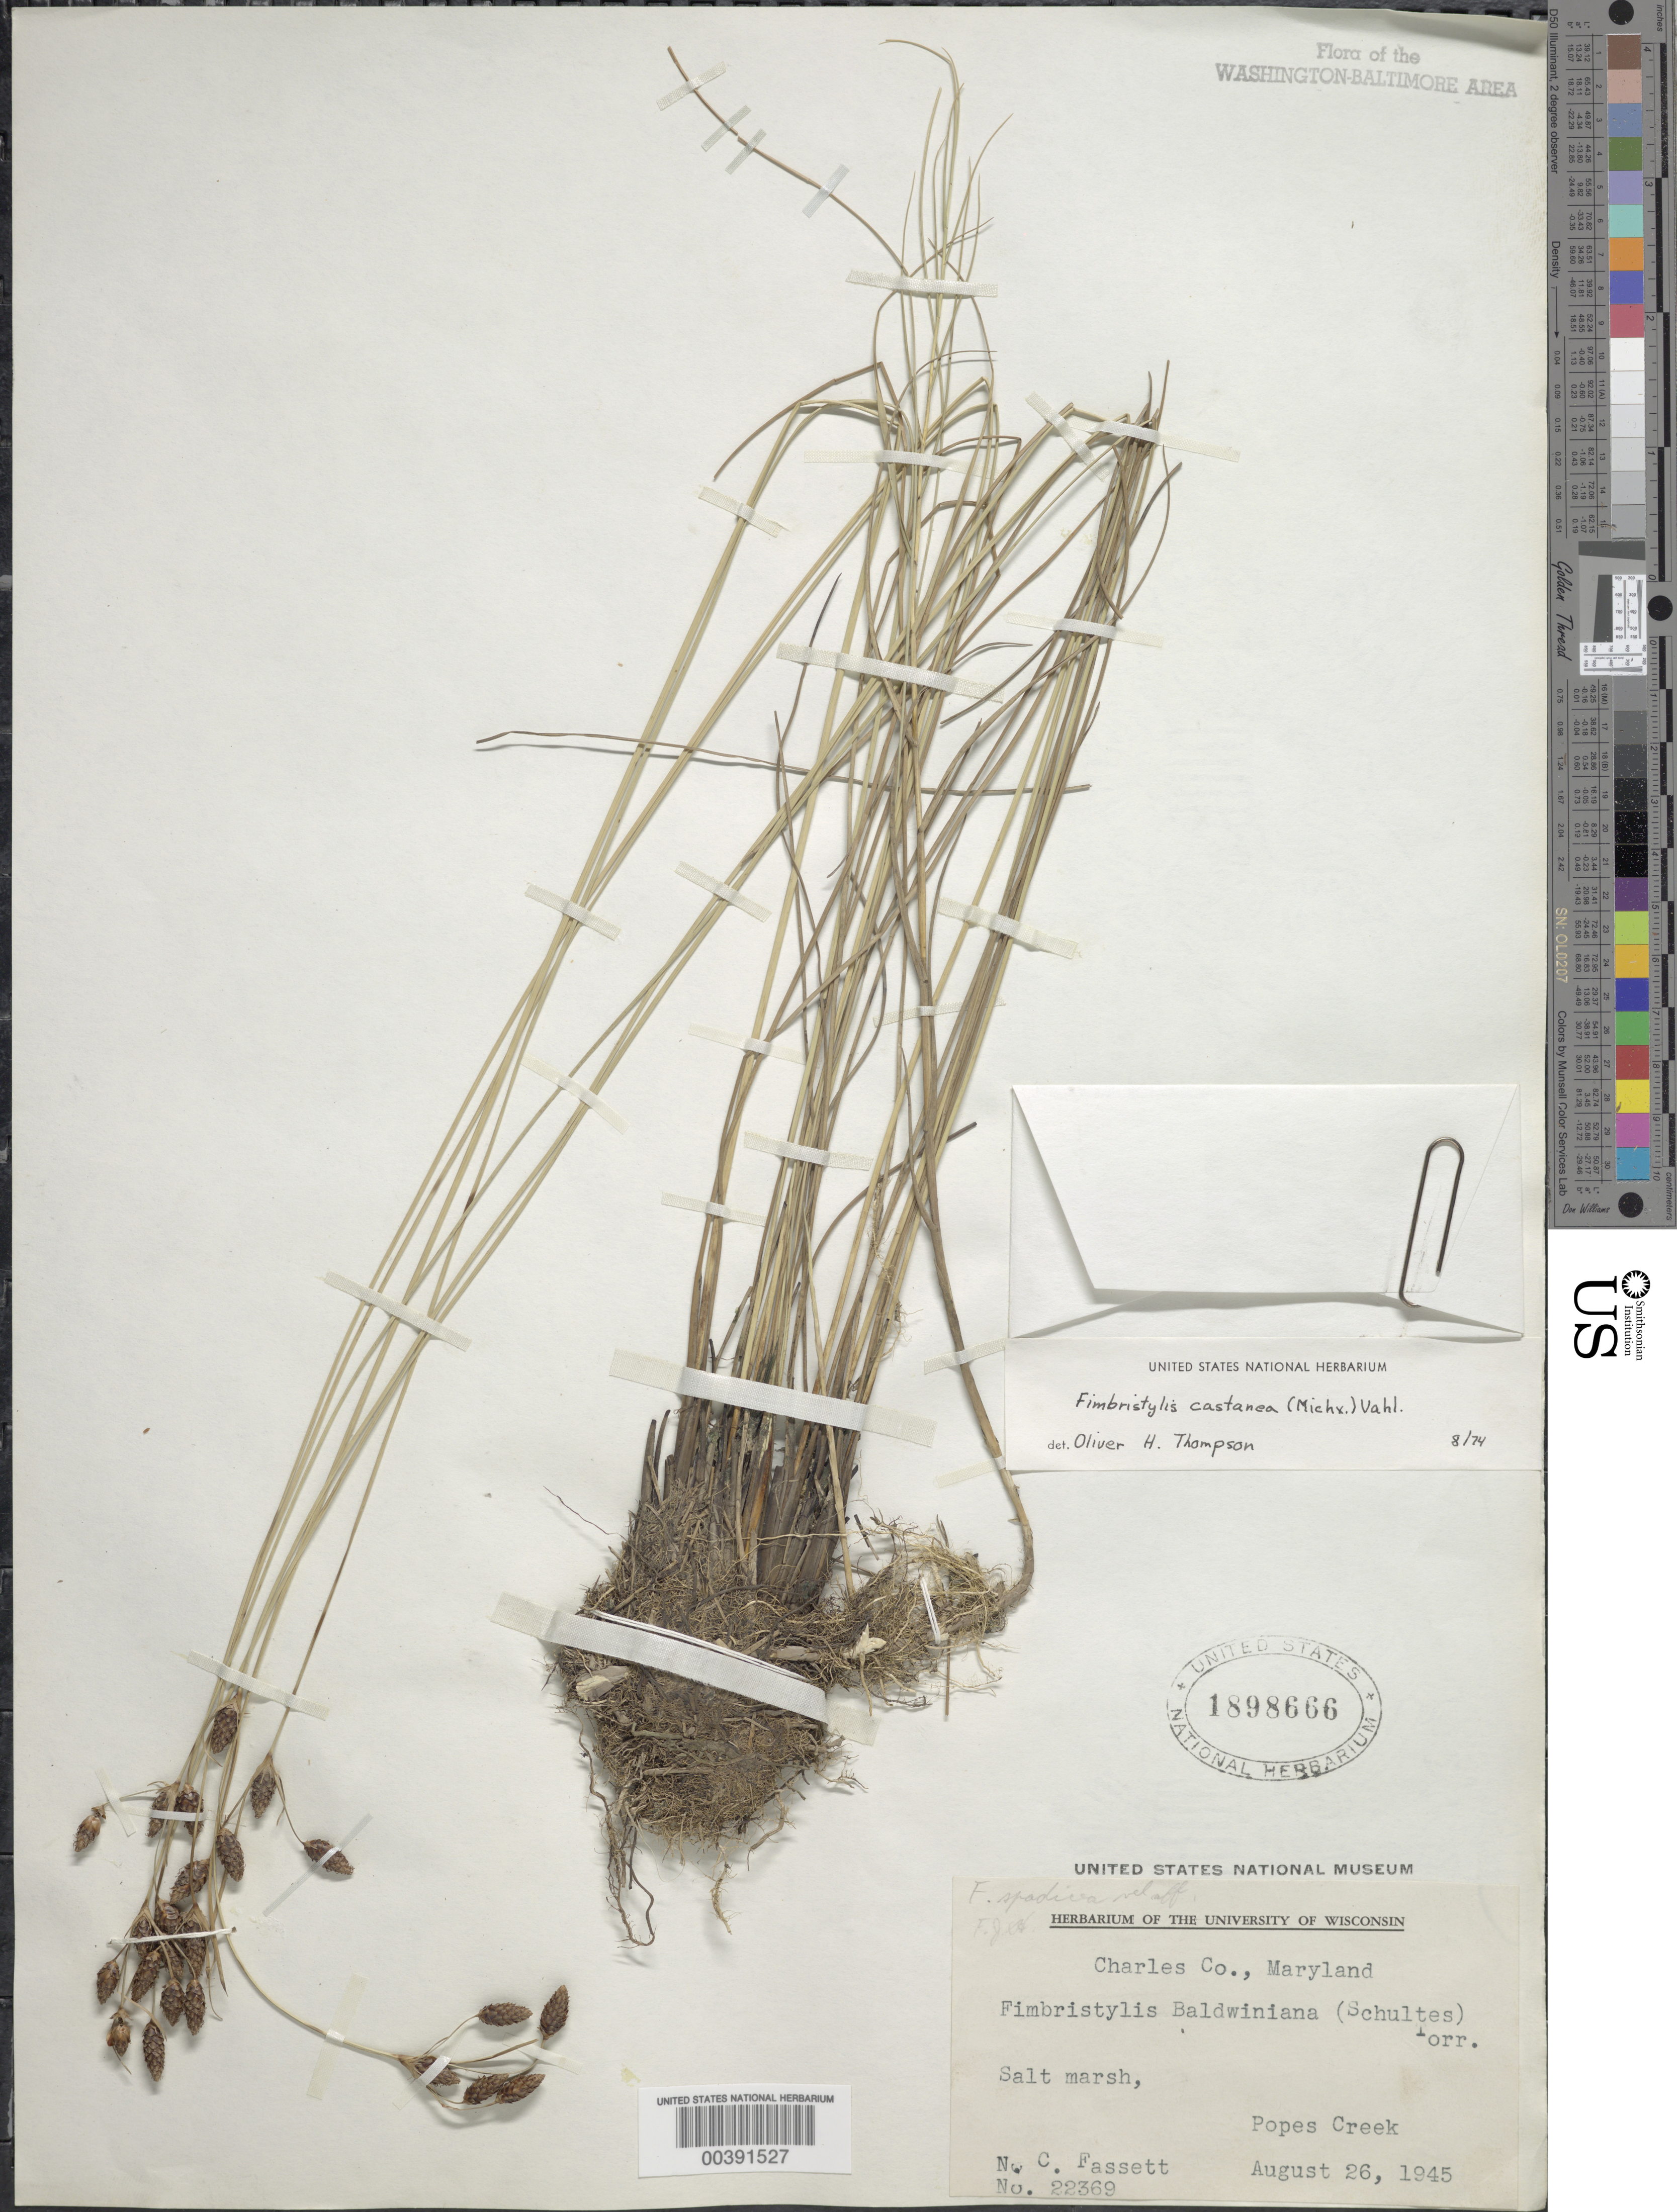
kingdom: Plantae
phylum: Tracheophyta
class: Liliopsida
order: Poales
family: Cyperaceae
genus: Fimbristylis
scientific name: Fimbristylis castanea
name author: (Michx.) Vahl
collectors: N. C. Fassett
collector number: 22369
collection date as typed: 26 Aug 1945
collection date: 1945-08-26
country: United States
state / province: Maryland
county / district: Charles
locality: Popes Creek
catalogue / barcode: US 1898666